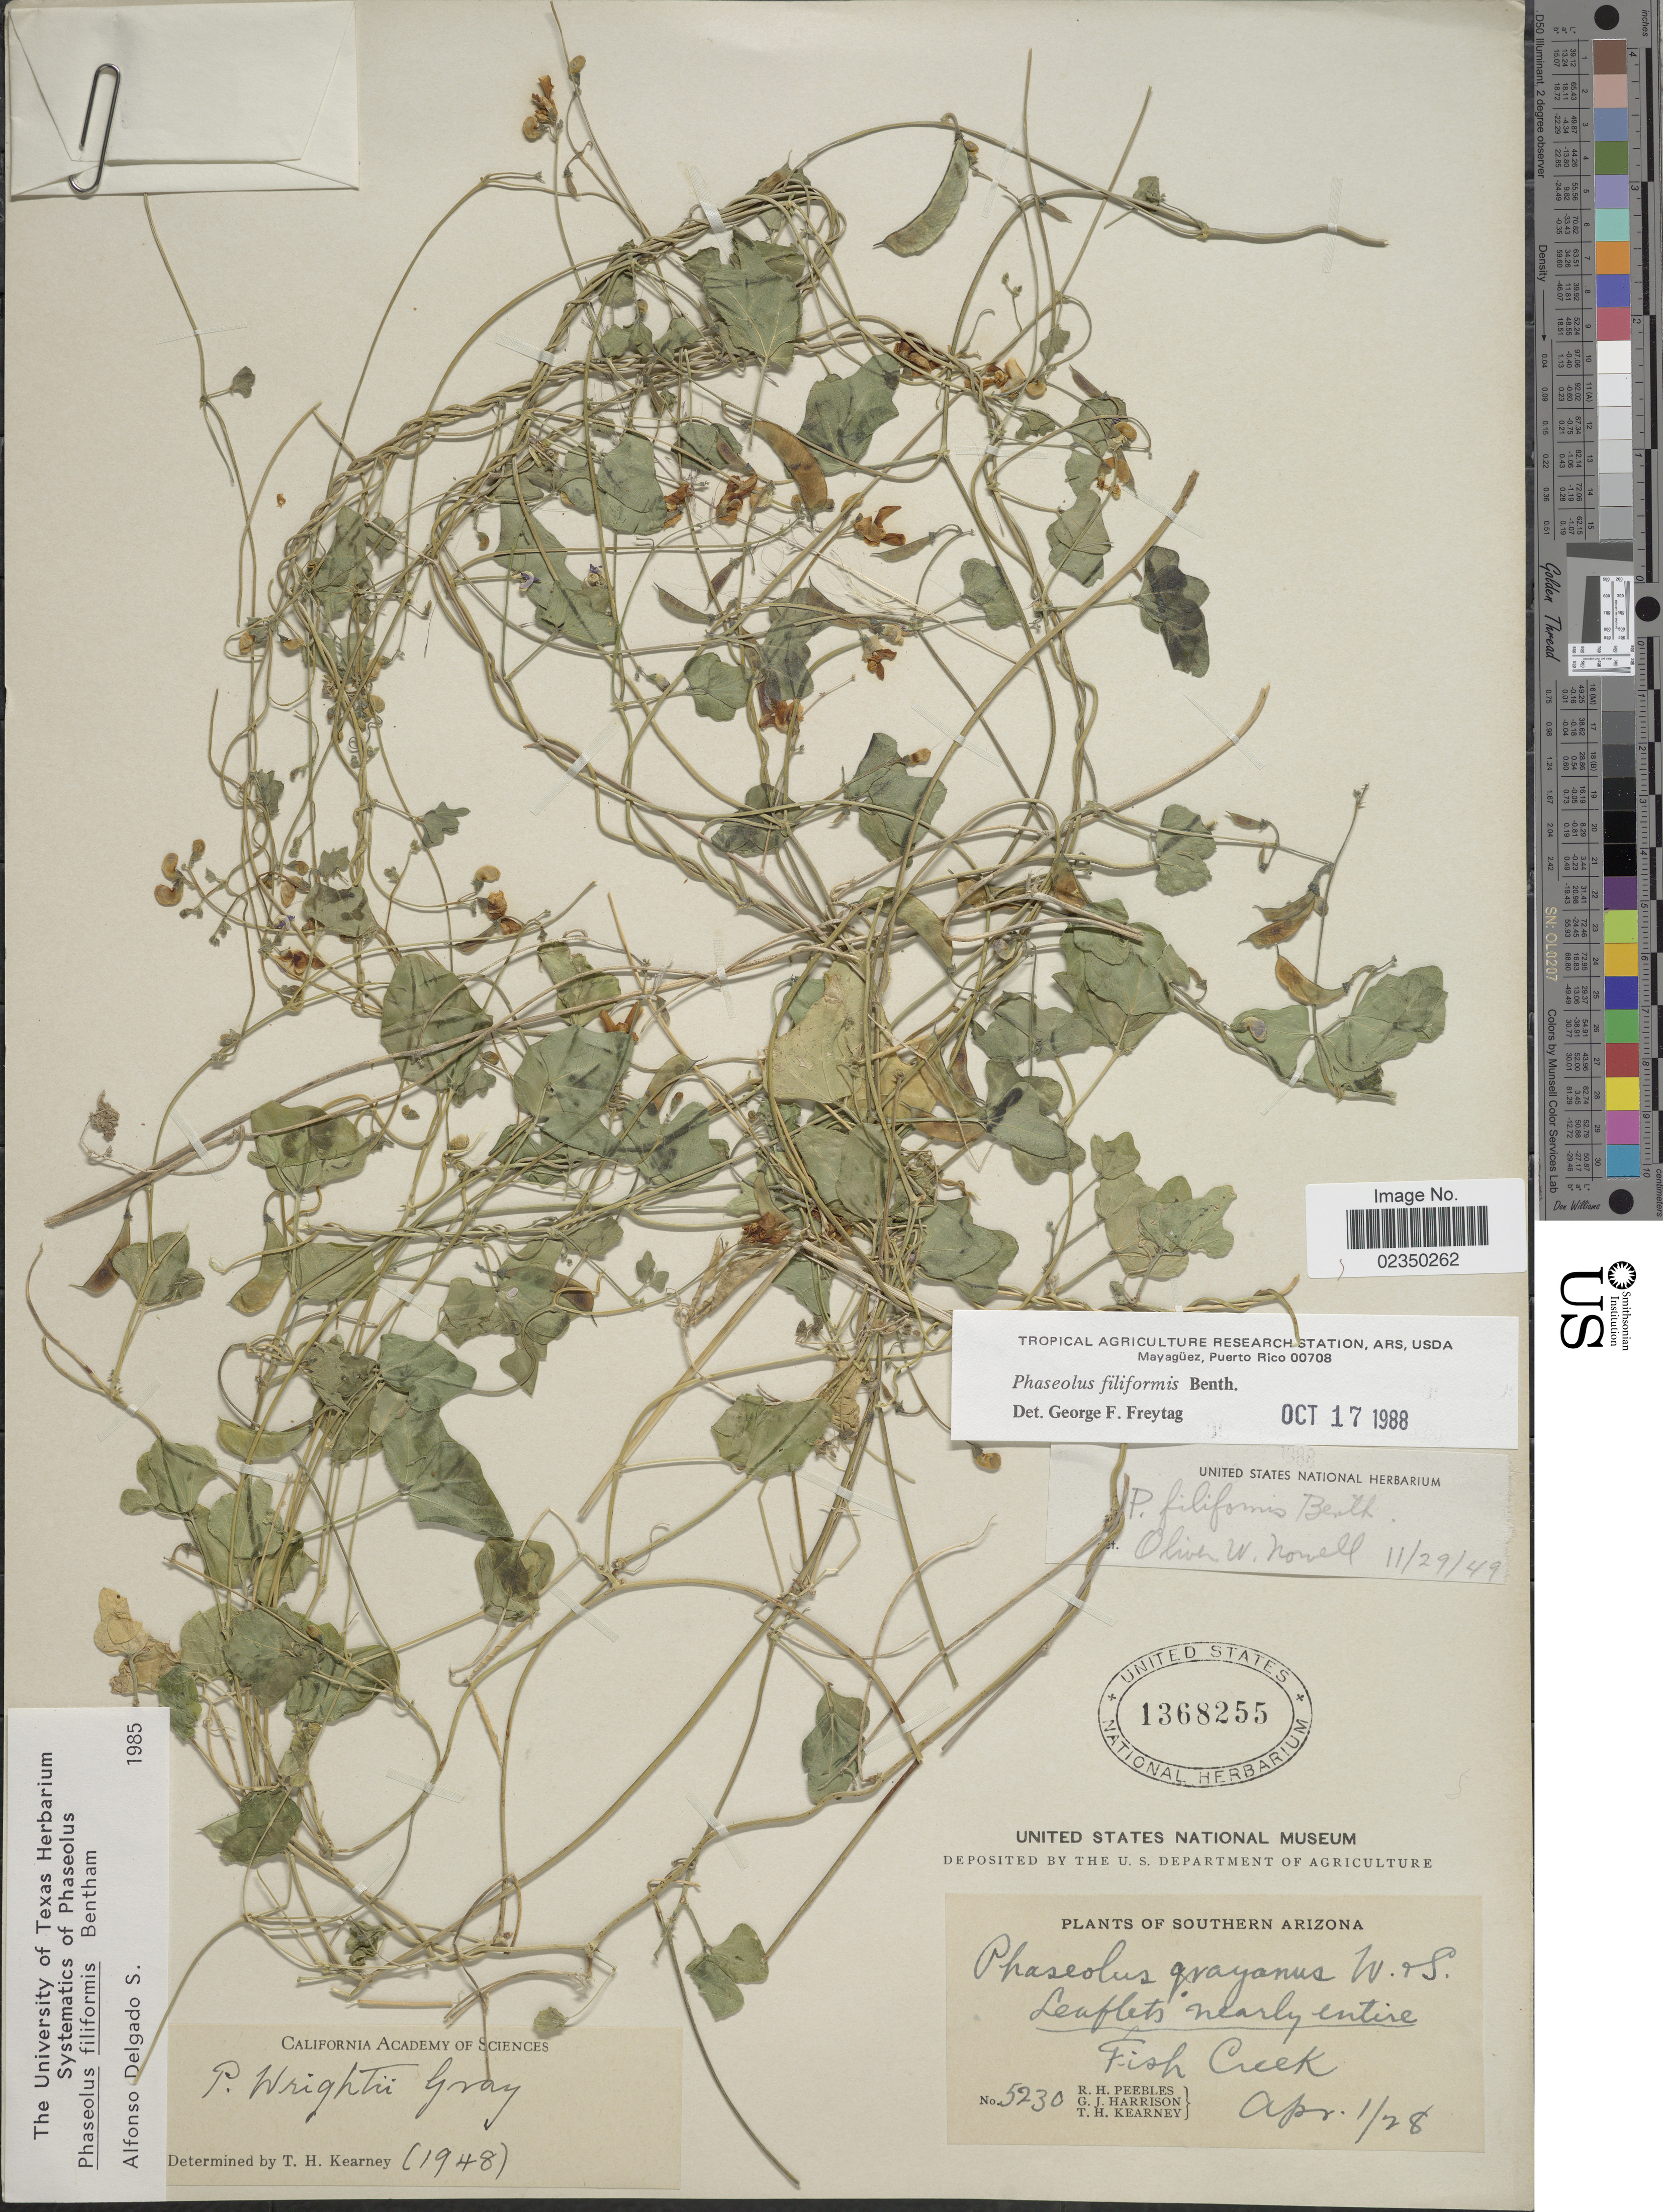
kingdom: Plantae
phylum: Tracheophyta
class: Magnoliopsida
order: Fabales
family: Fabaceae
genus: Phaseolus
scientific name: Phaseolus filiformis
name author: Benth.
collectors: R. H. Peebles, G. J. Harrison & T. H. Kearney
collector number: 5230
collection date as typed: Transcribed d/m/y: 1/4/28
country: United States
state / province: Arizona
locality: Southern Arizona, Fish Creek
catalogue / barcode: US 1368255